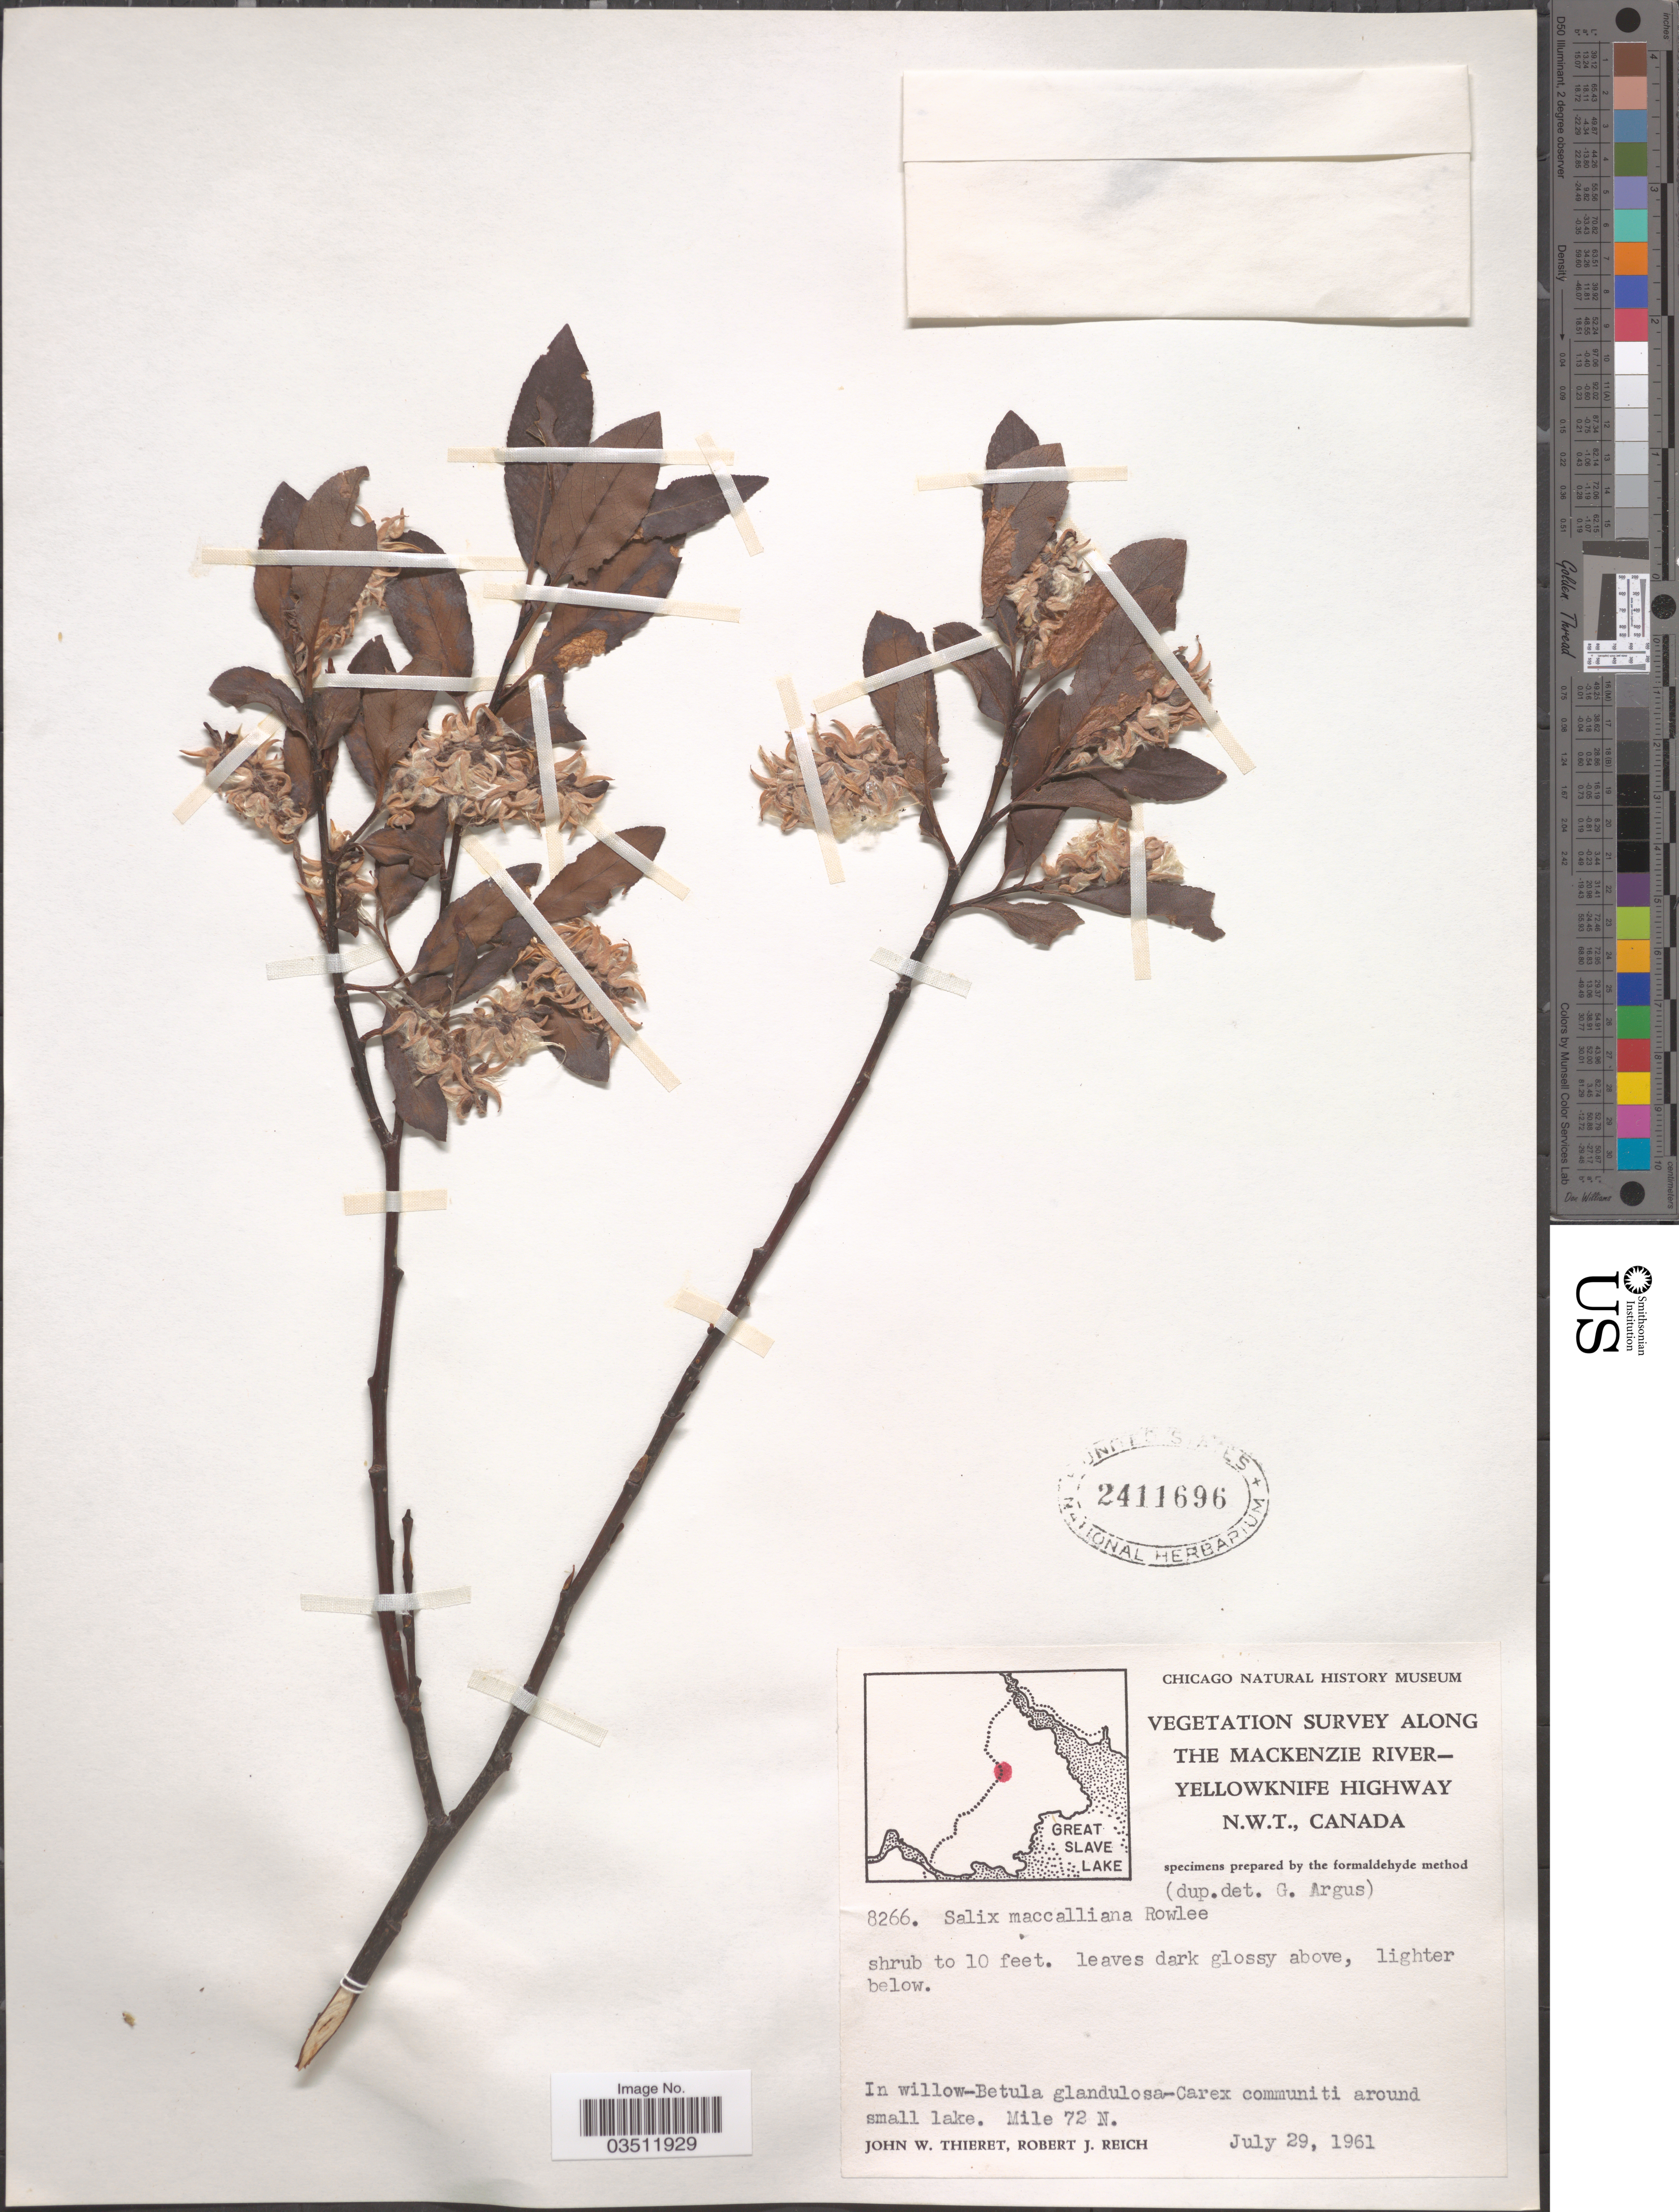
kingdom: Plantae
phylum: Tracheophyta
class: Magnoliopsida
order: Malpighiales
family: Salicaceae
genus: Salix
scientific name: Salix maccalliana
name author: Rowlee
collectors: J. W. Thieret & R. Reich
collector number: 8266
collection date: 1961-07-29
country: Canada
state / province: Northwest Territories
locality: Along the Mackenzie River-Yellowknife Highway. In willow-Betula glandulosa-Carex communiti around small lake. Mile 72 N.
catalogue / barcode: US 2411696